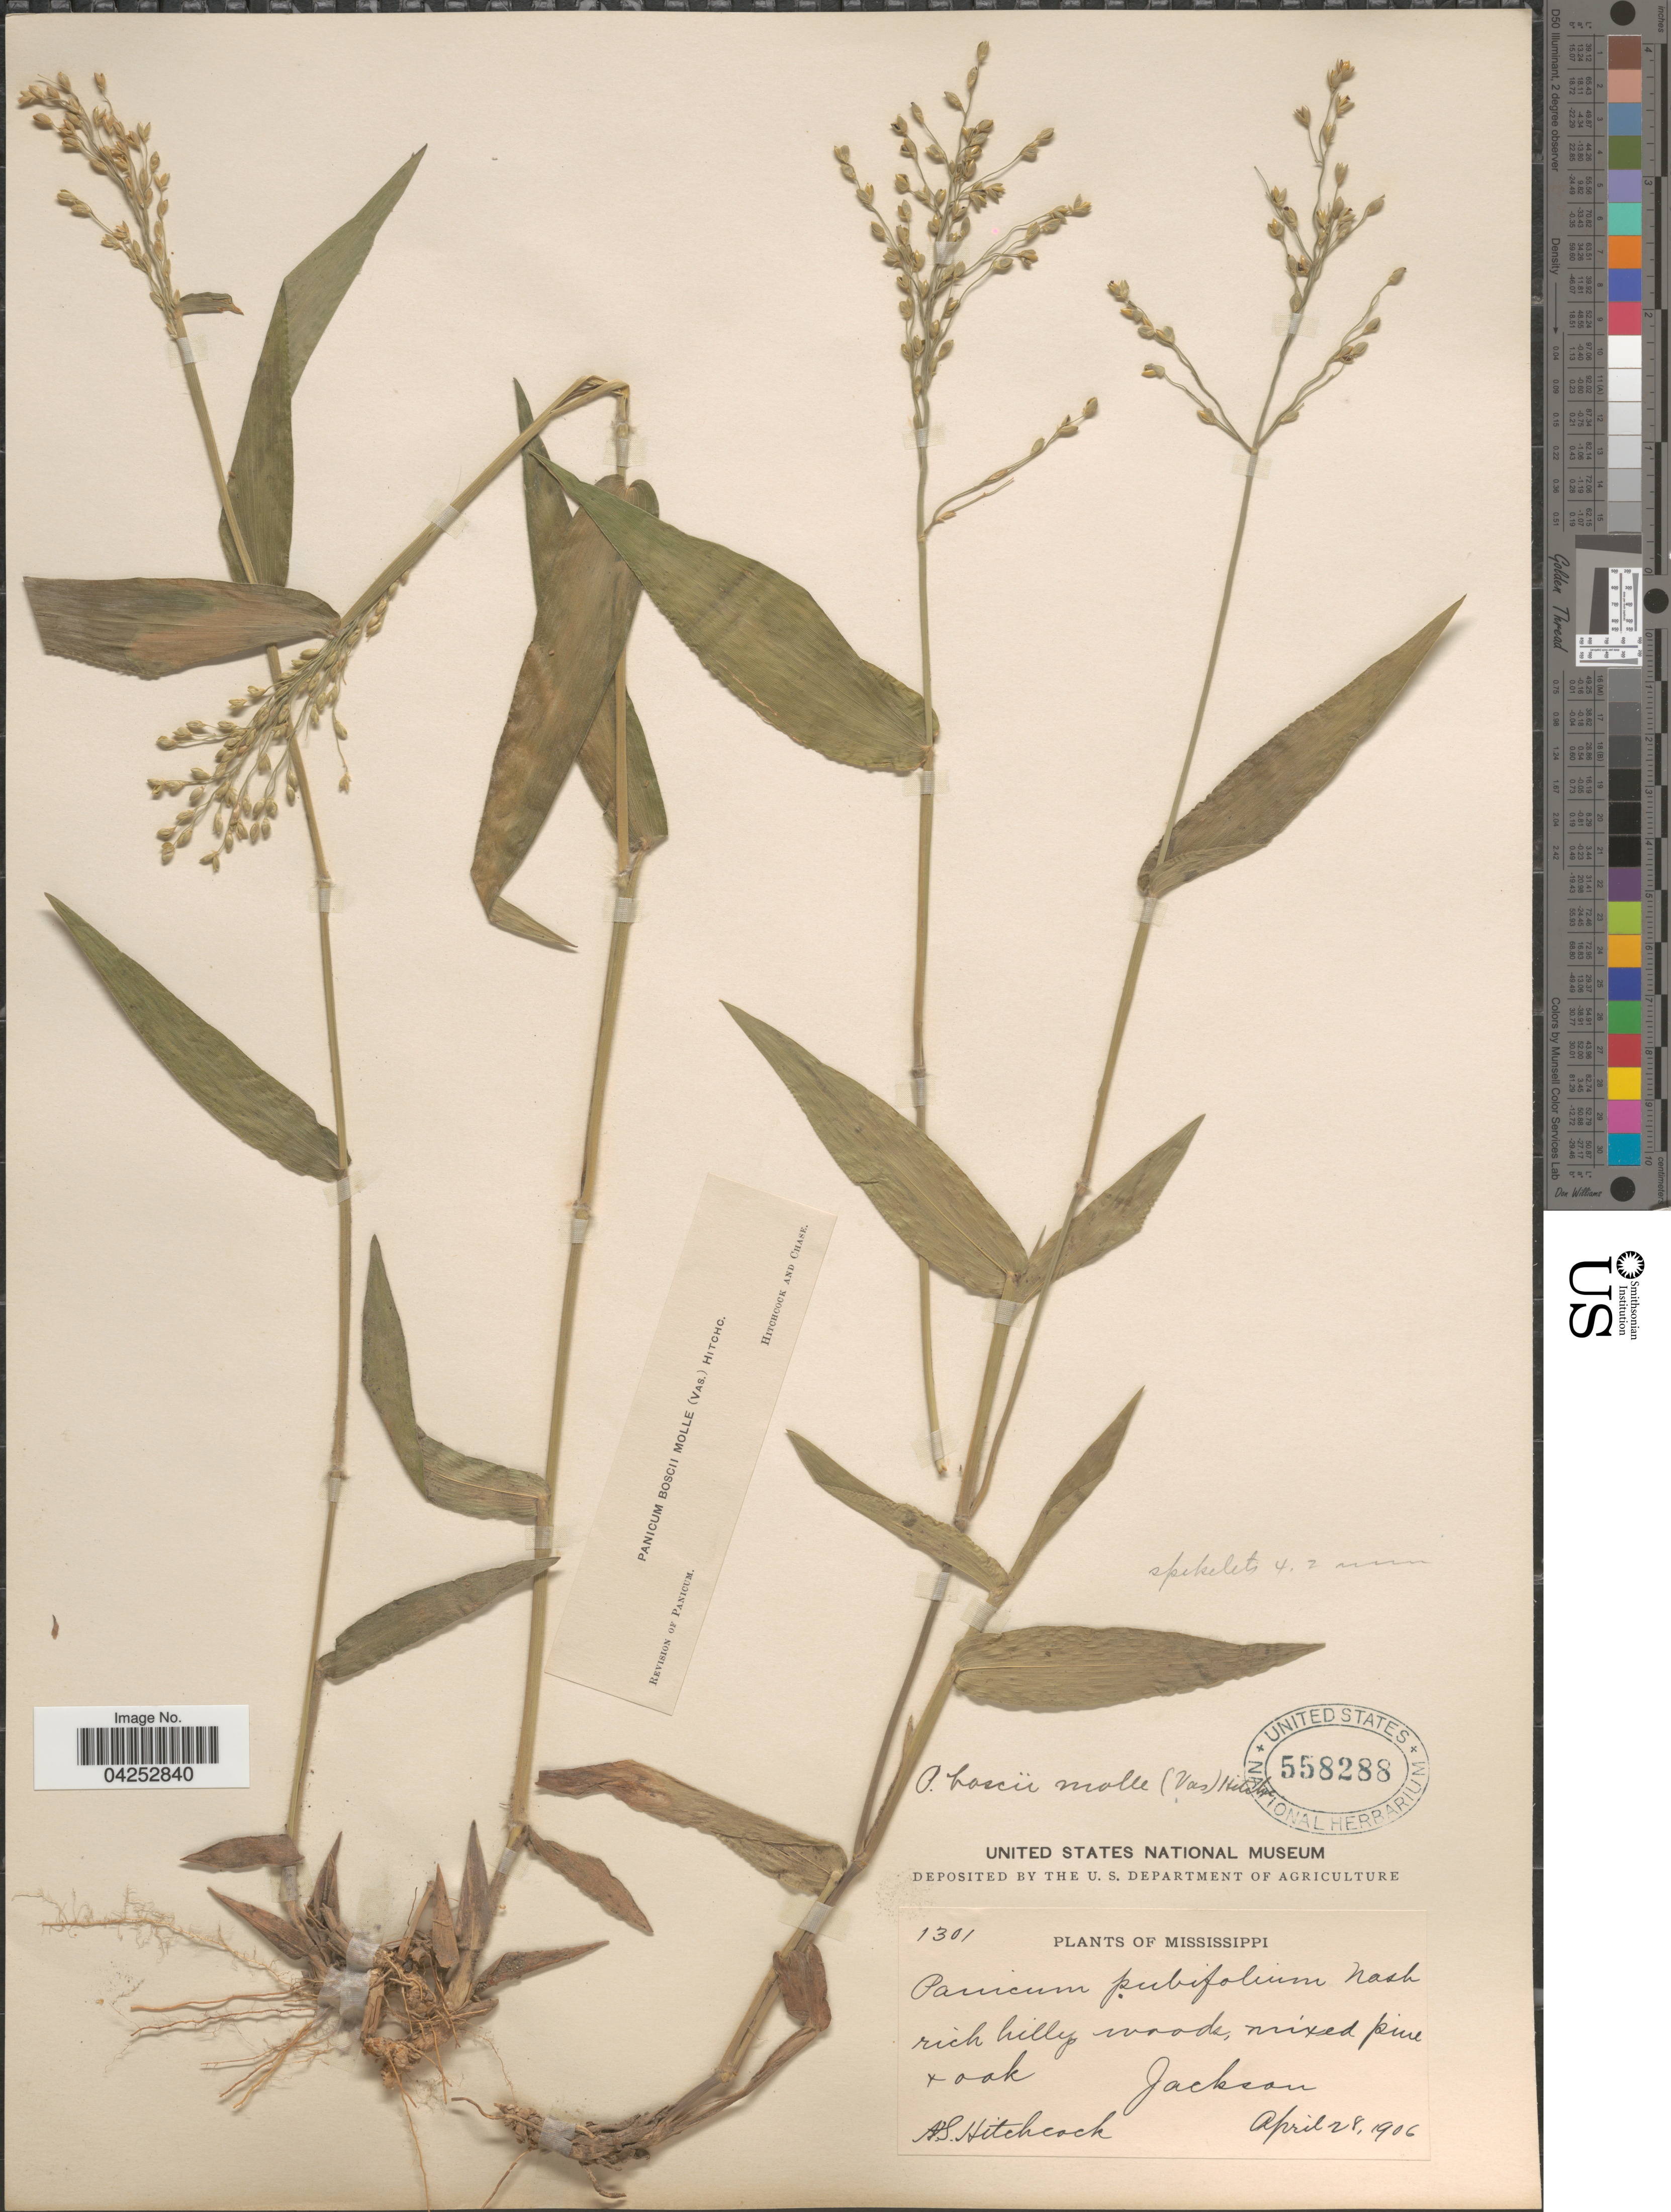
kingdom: Plantae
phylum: Tracheophyta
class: Liliopsida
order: Poales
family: Poaceae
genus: Dichanthelium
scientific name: Dichanthelium boscii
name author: (Poir.) Gould & C.A. Clark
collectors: A. S. Hitchcock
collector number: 1301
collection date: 1906-04-28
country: United States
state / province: Mississippi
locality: Rich hilly woods, mixed pine + oak. Jackson.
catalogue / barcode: US 558288